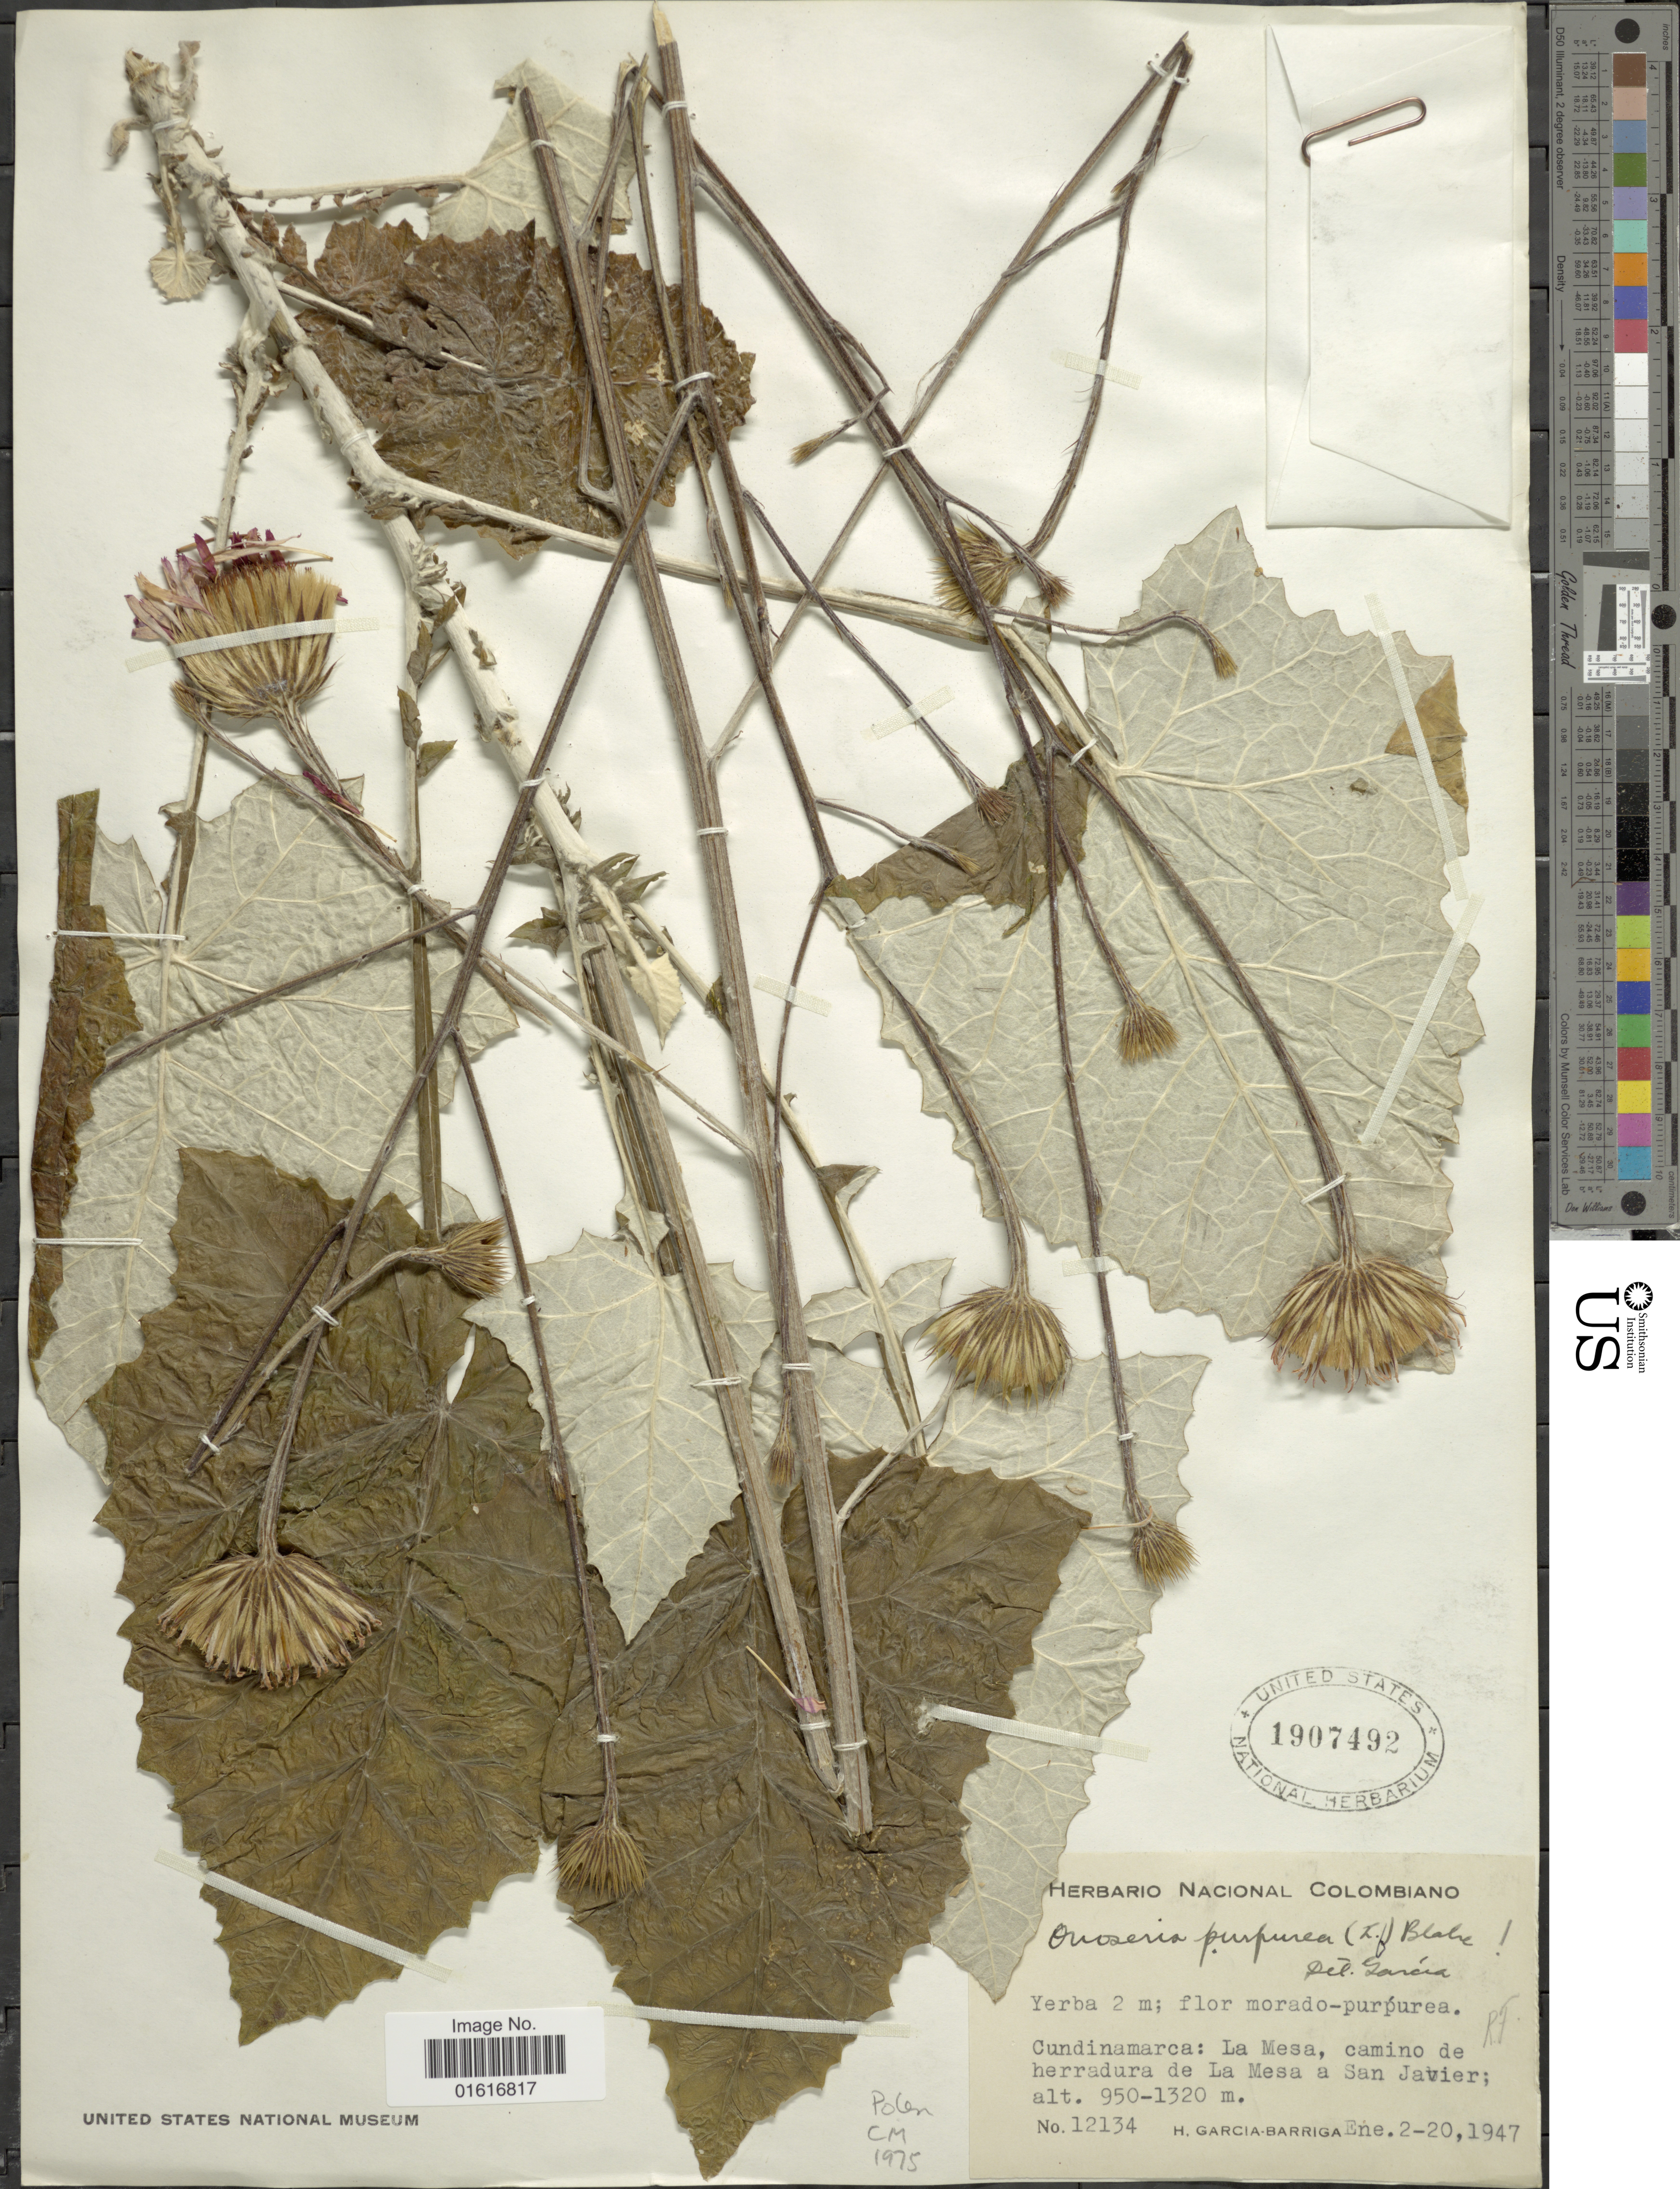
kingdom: Plantae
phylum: Tracheophyta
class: Magnoliopsida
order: Asterales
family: Asteraceae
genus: Onoseris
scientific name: Onoseris purpurea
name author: (L. f.) S.F. Blake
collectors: H. García Barriga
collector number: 12134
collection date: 1947-02-20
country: Colombia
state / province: Cundinamarca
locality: La Mesa, camino de herradura de La Mesa a San Javier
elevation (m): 950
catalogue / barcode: US 1907492